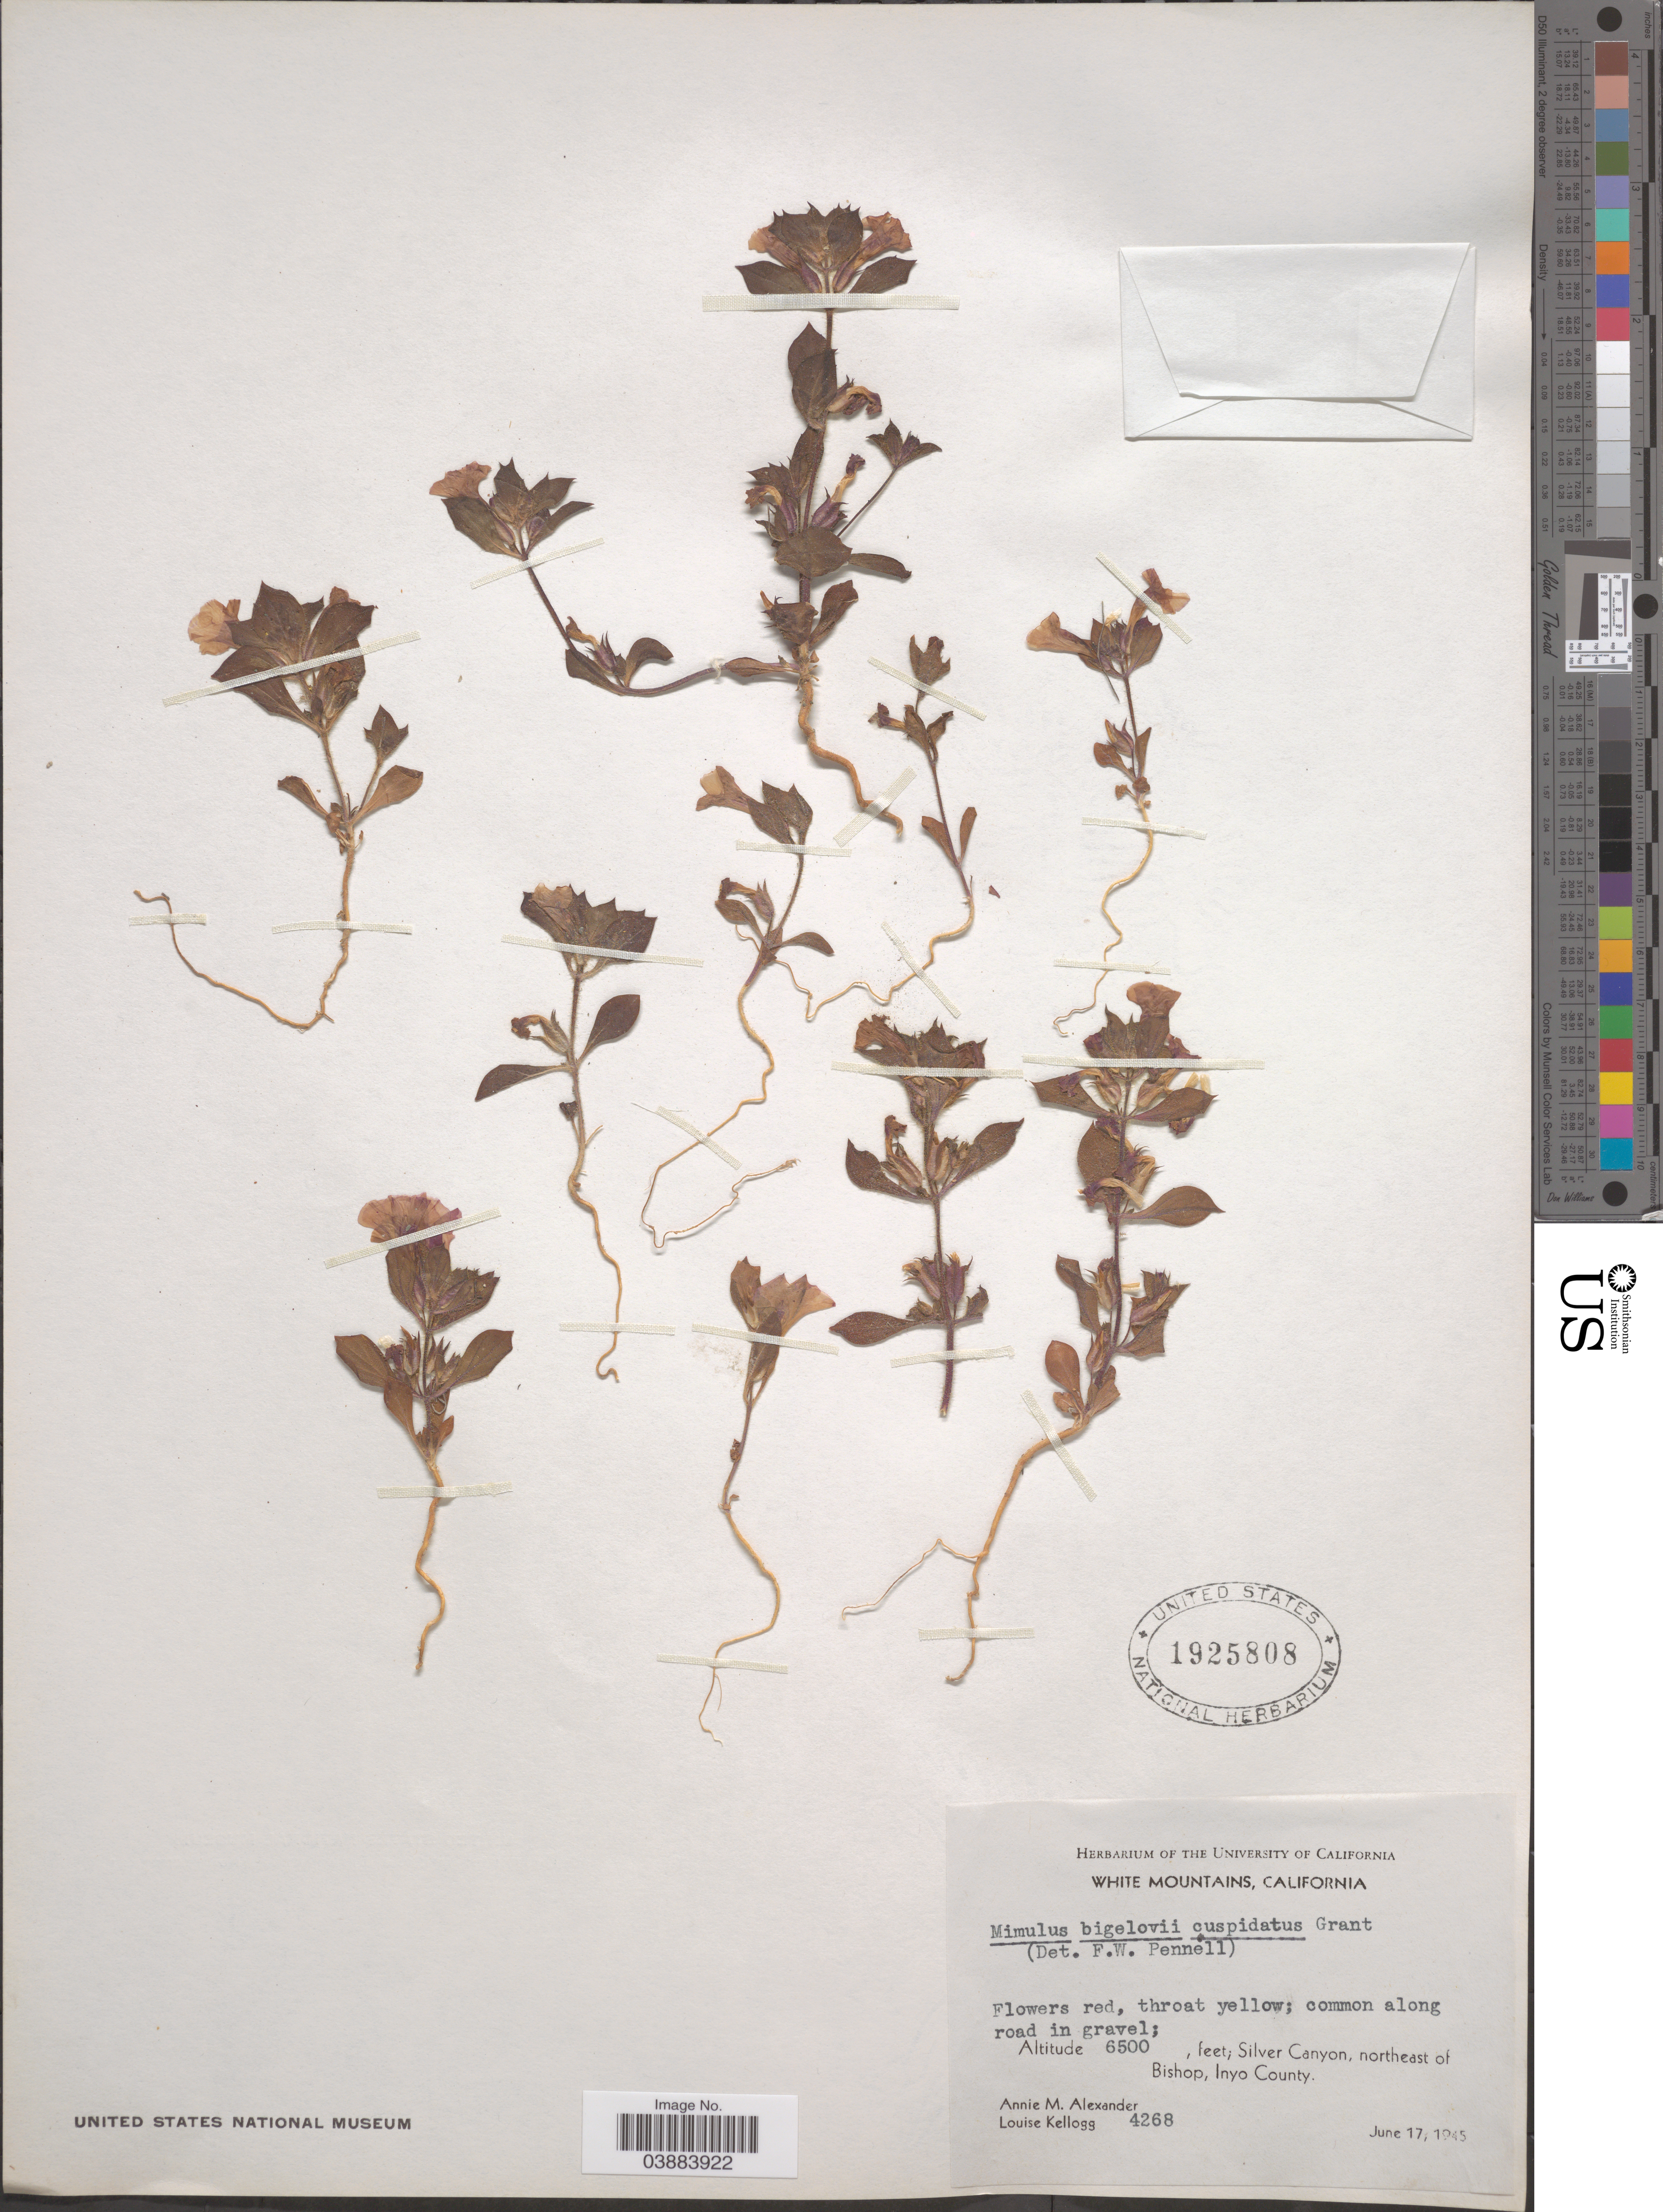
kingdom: Plantae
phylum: Tracheophyta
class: Magnoliopsida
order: Lamiales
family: Phrymaceae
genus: Eunanus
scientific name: Eunanus bigelovii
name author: A. Gray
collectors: A. M. Alexander & L. Kellogg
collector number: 4268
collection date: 1945-06-17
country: United States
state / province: California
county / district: Inyo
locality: White Mountains. Along road in gravel; Silver Canyon, northeast of Bishop, Inyo County.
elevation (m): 1981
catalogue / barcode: US 1925808